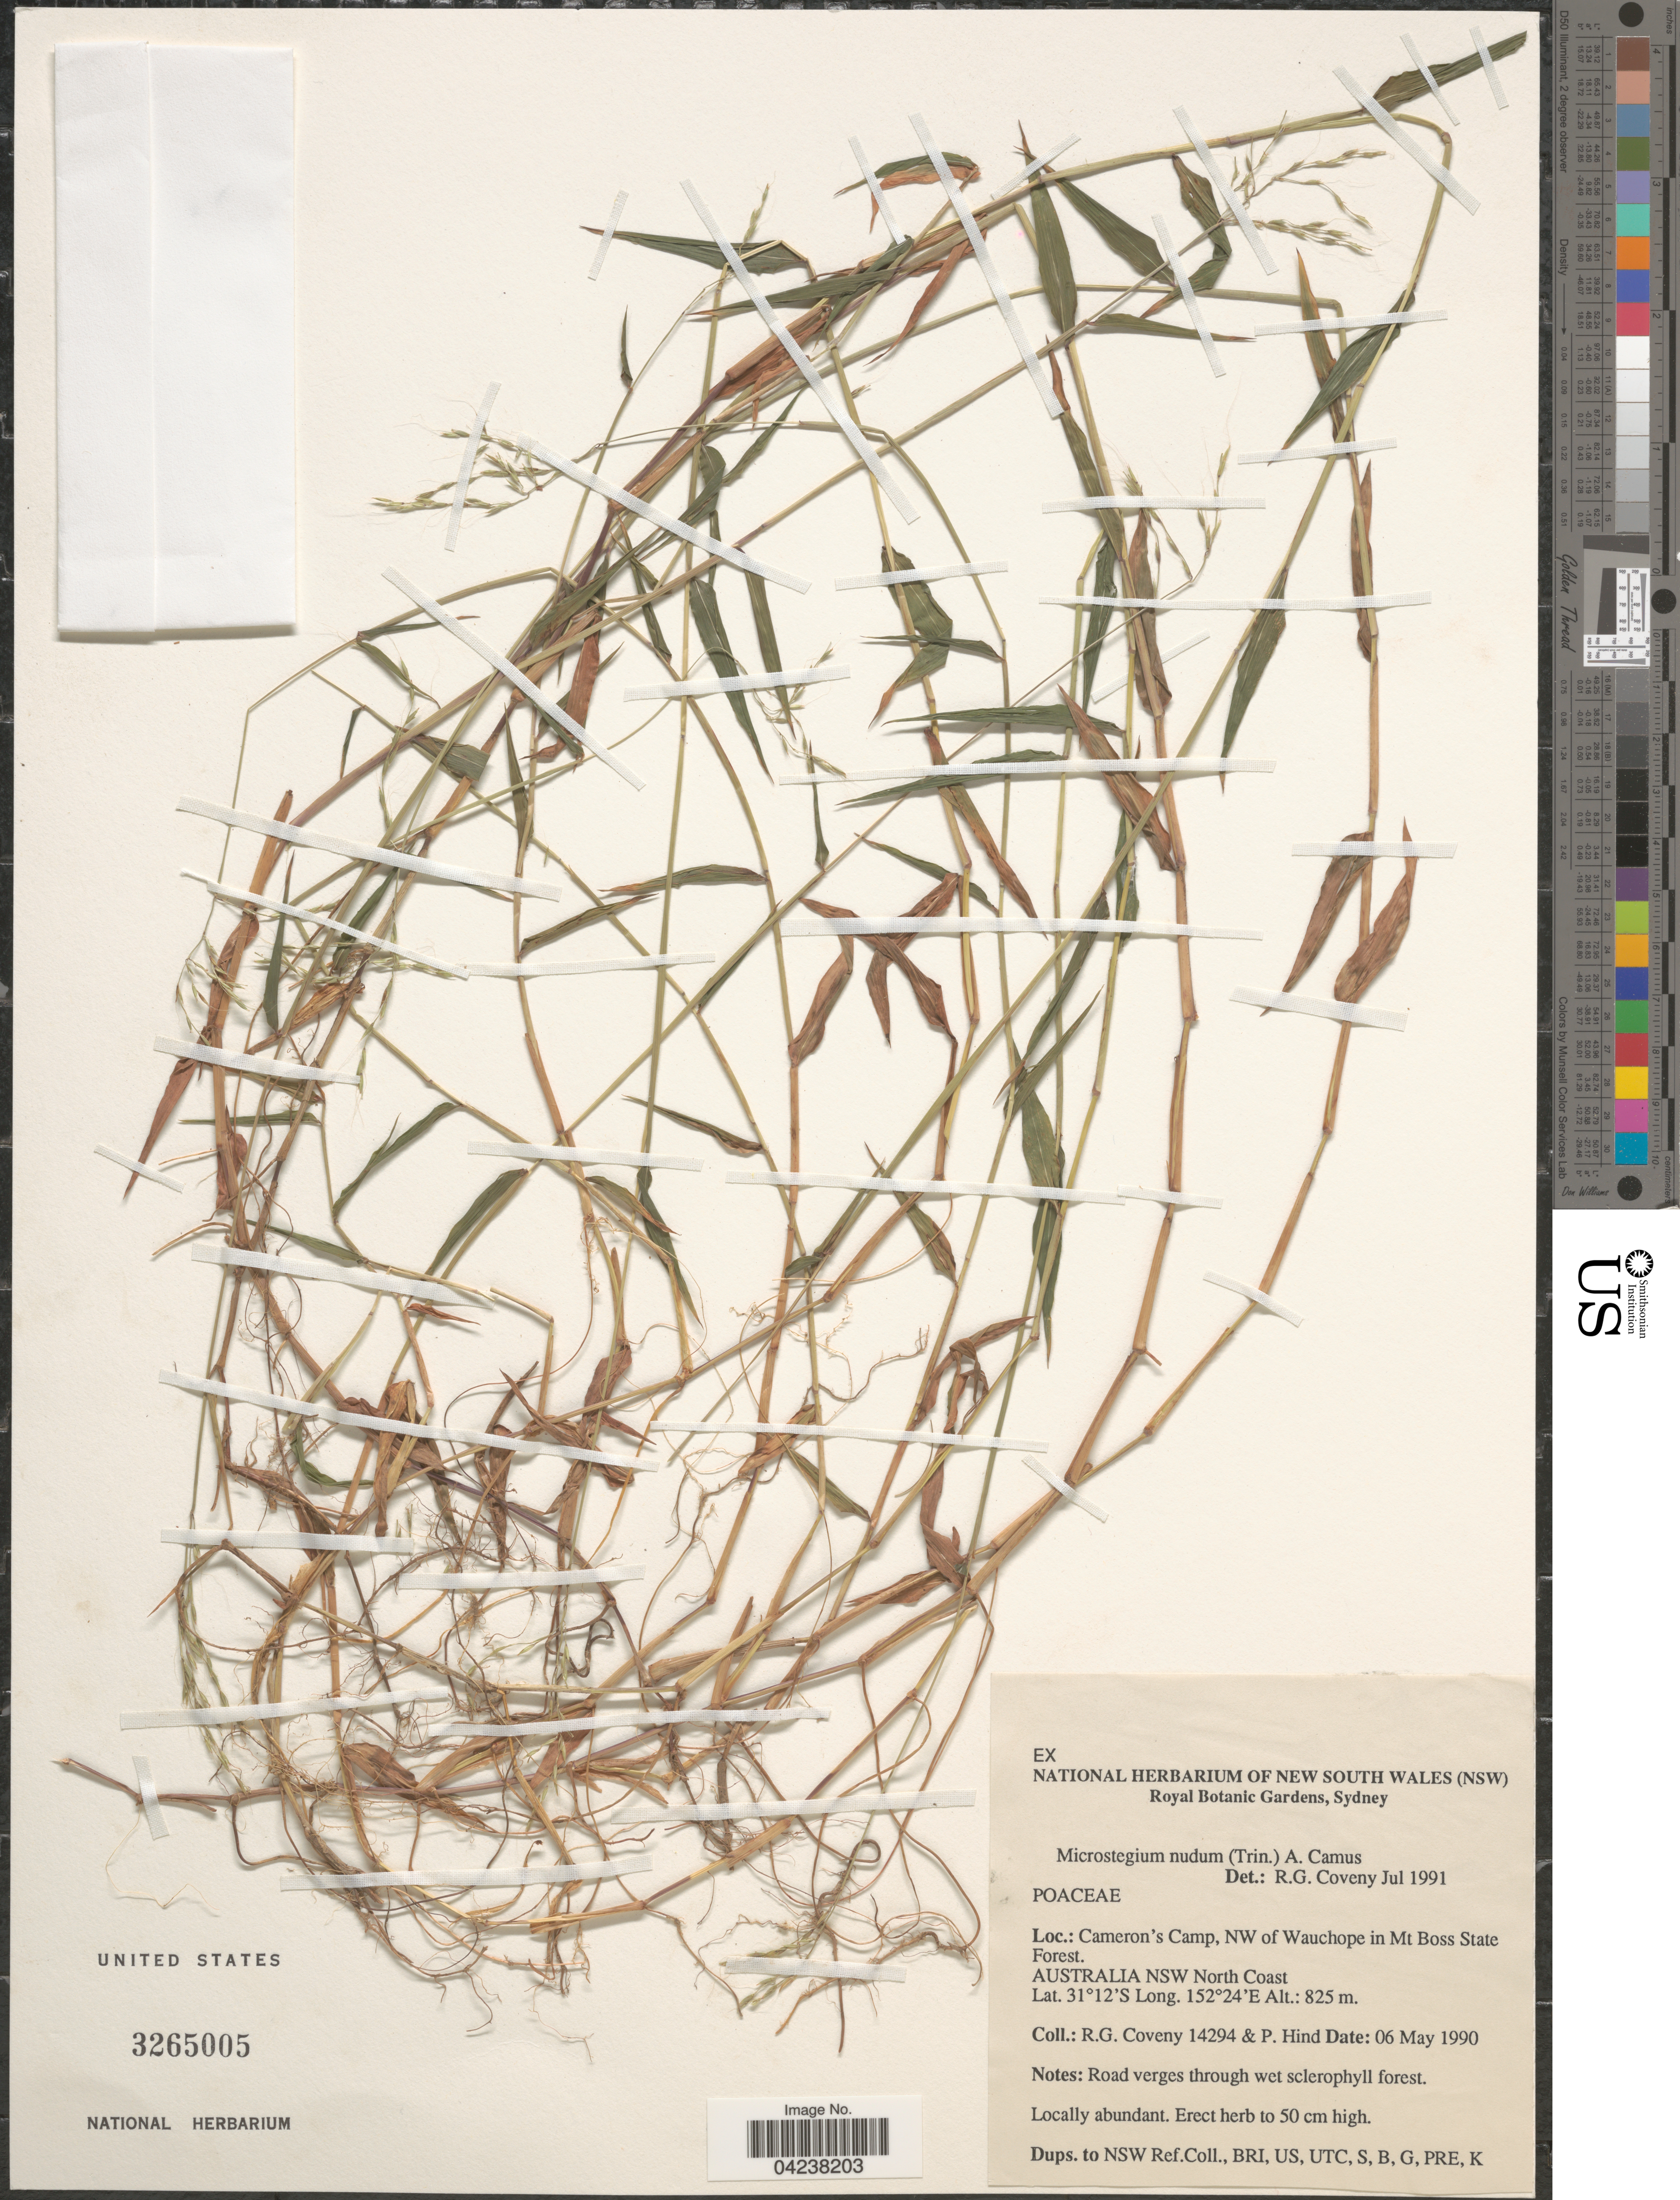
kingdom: Plantae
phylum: Tracheophyta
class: Liliopsida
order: Poales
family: Poaceae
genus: Microstegium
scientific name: Microstegium nudum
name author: (Trin.) A. Camus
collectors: R. Coveny & P. Hind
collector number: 14294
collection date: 1990-05-06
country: Australia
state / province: New South Wales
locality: Cameron's Camp, NW of Wauchope in Mt Boss State Forest. Australia NSW North Coast.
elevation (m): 825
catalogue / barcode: US 3265005